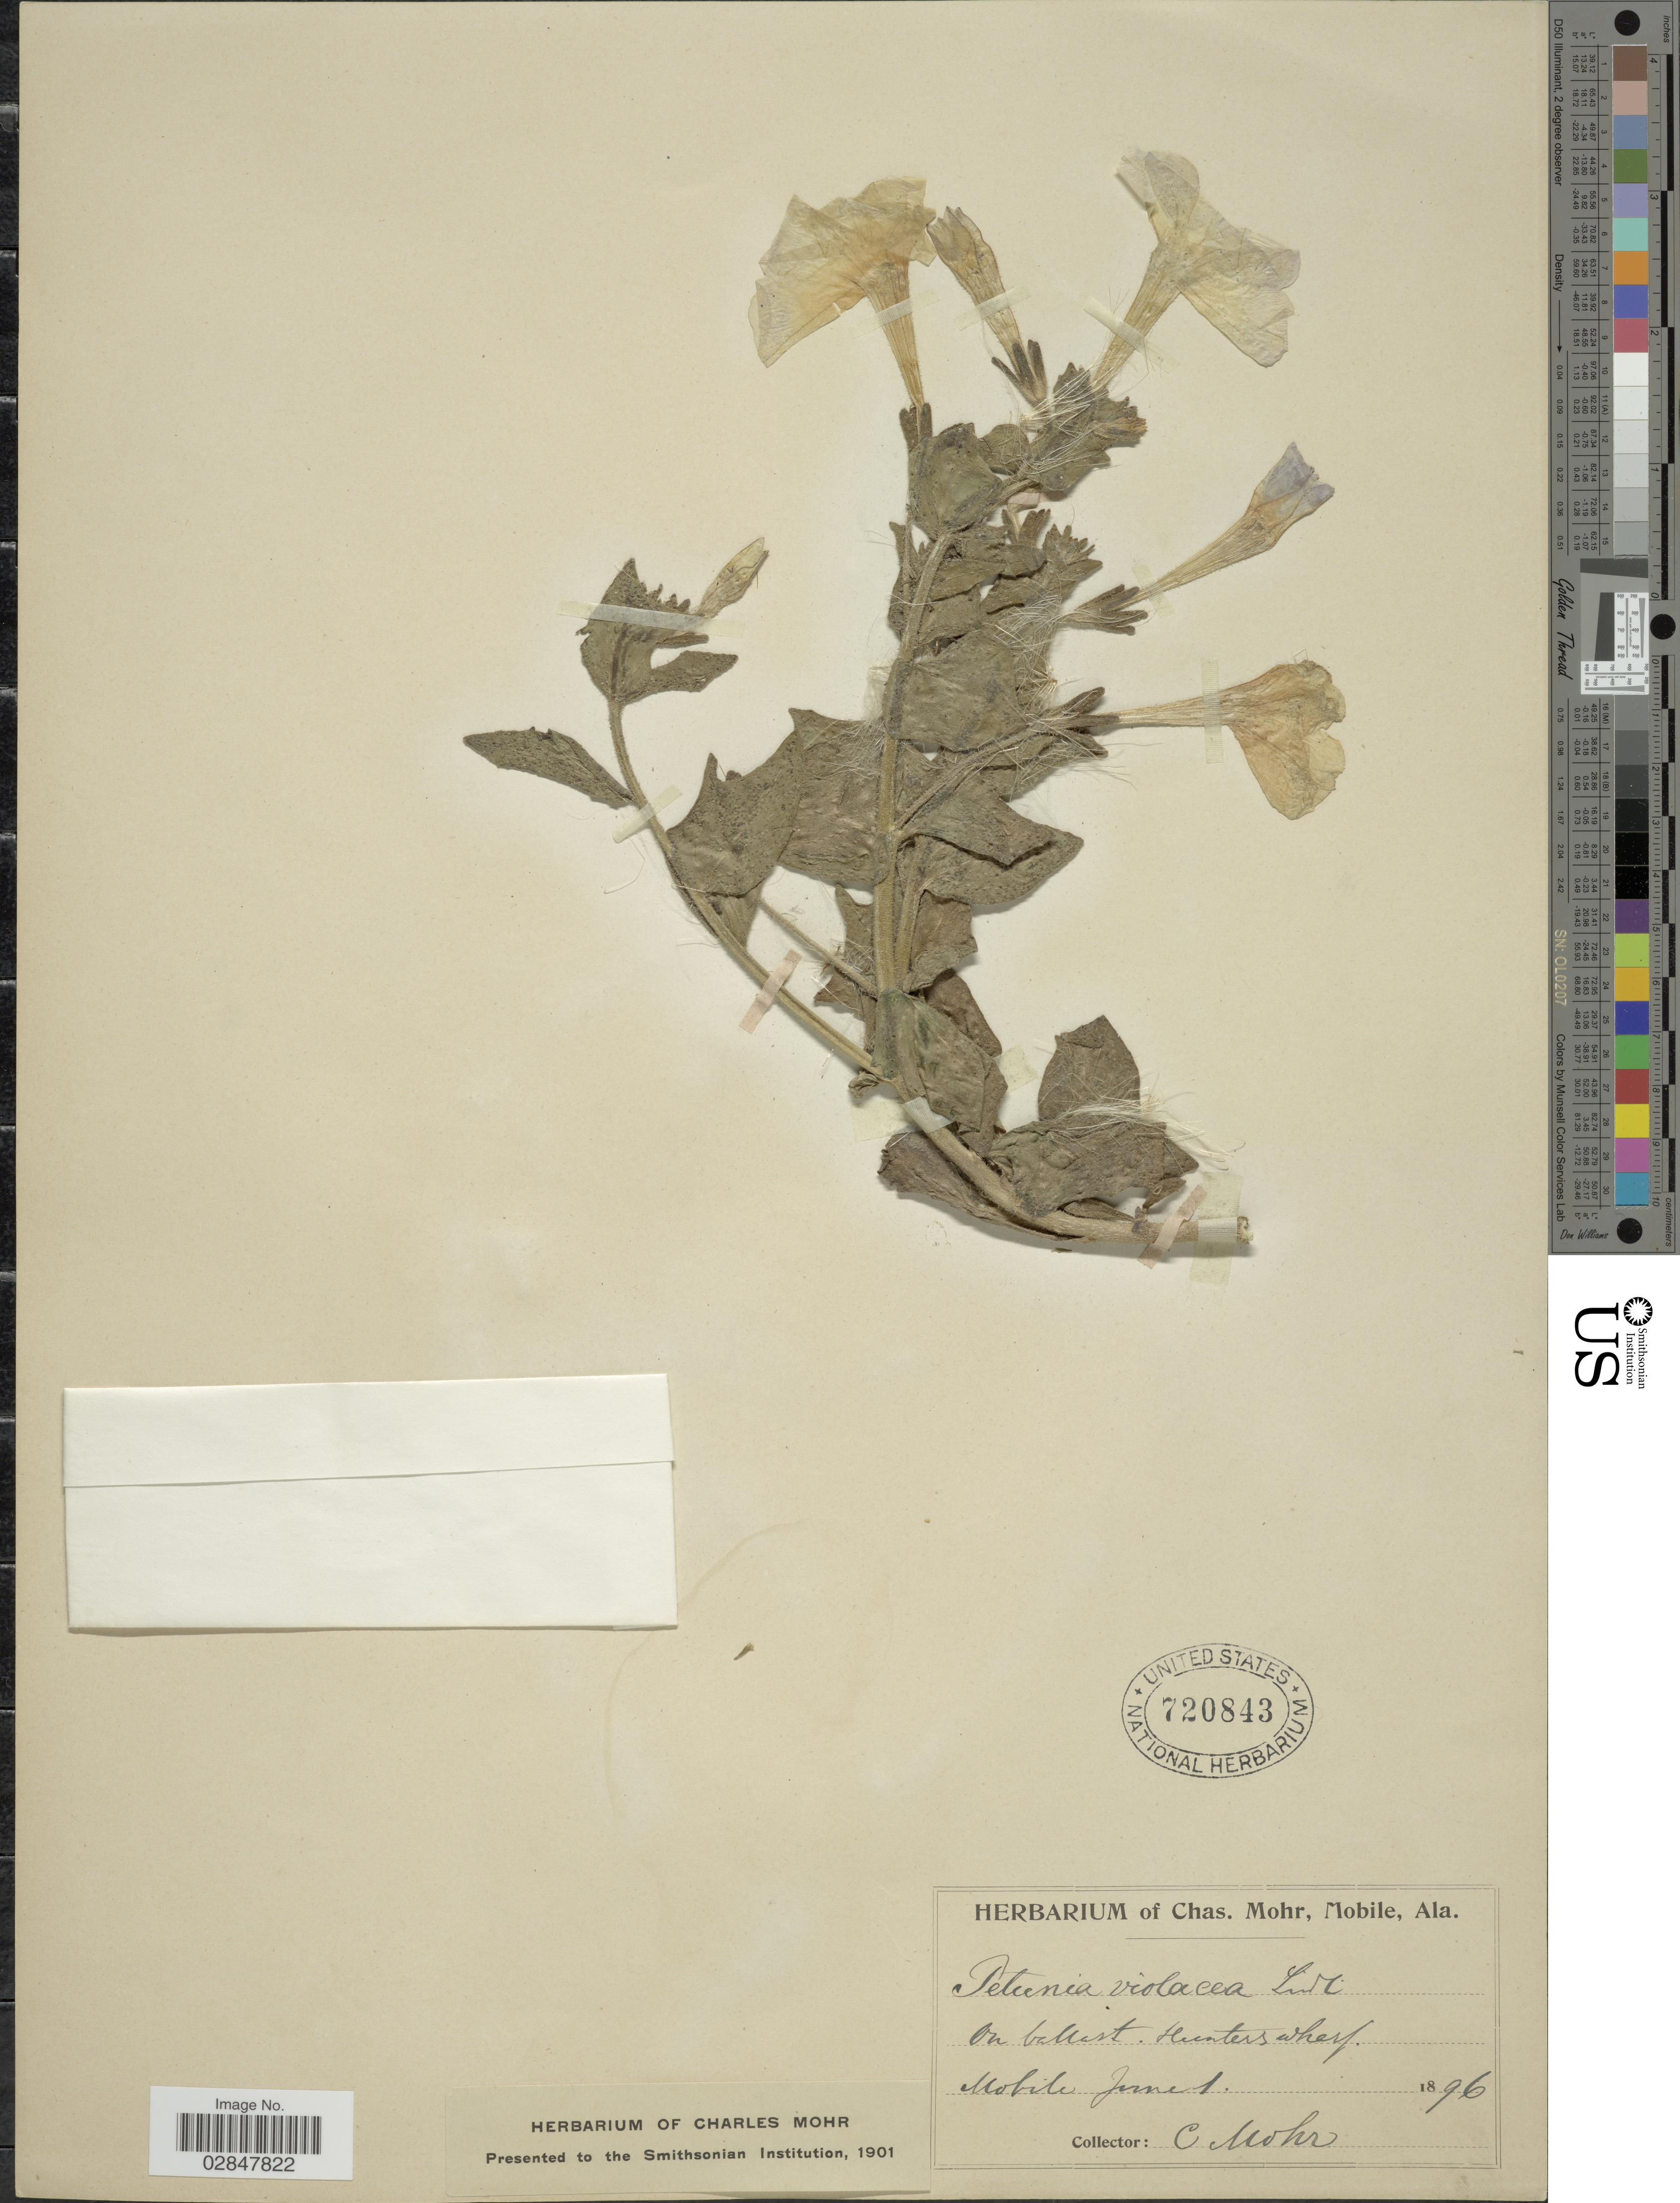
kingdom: Plantae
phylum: Tracheophyta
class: Magnoliopsida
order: Solanales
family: Solanaceae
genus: Petunia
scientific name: Petunia violacea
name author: Lindl.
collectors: Mohr, C. T. (herbarium)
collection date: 1896-06-01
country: United States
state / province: Alabama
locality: Mobile. On ballast. Hunters Wharf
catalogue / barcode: US 720843